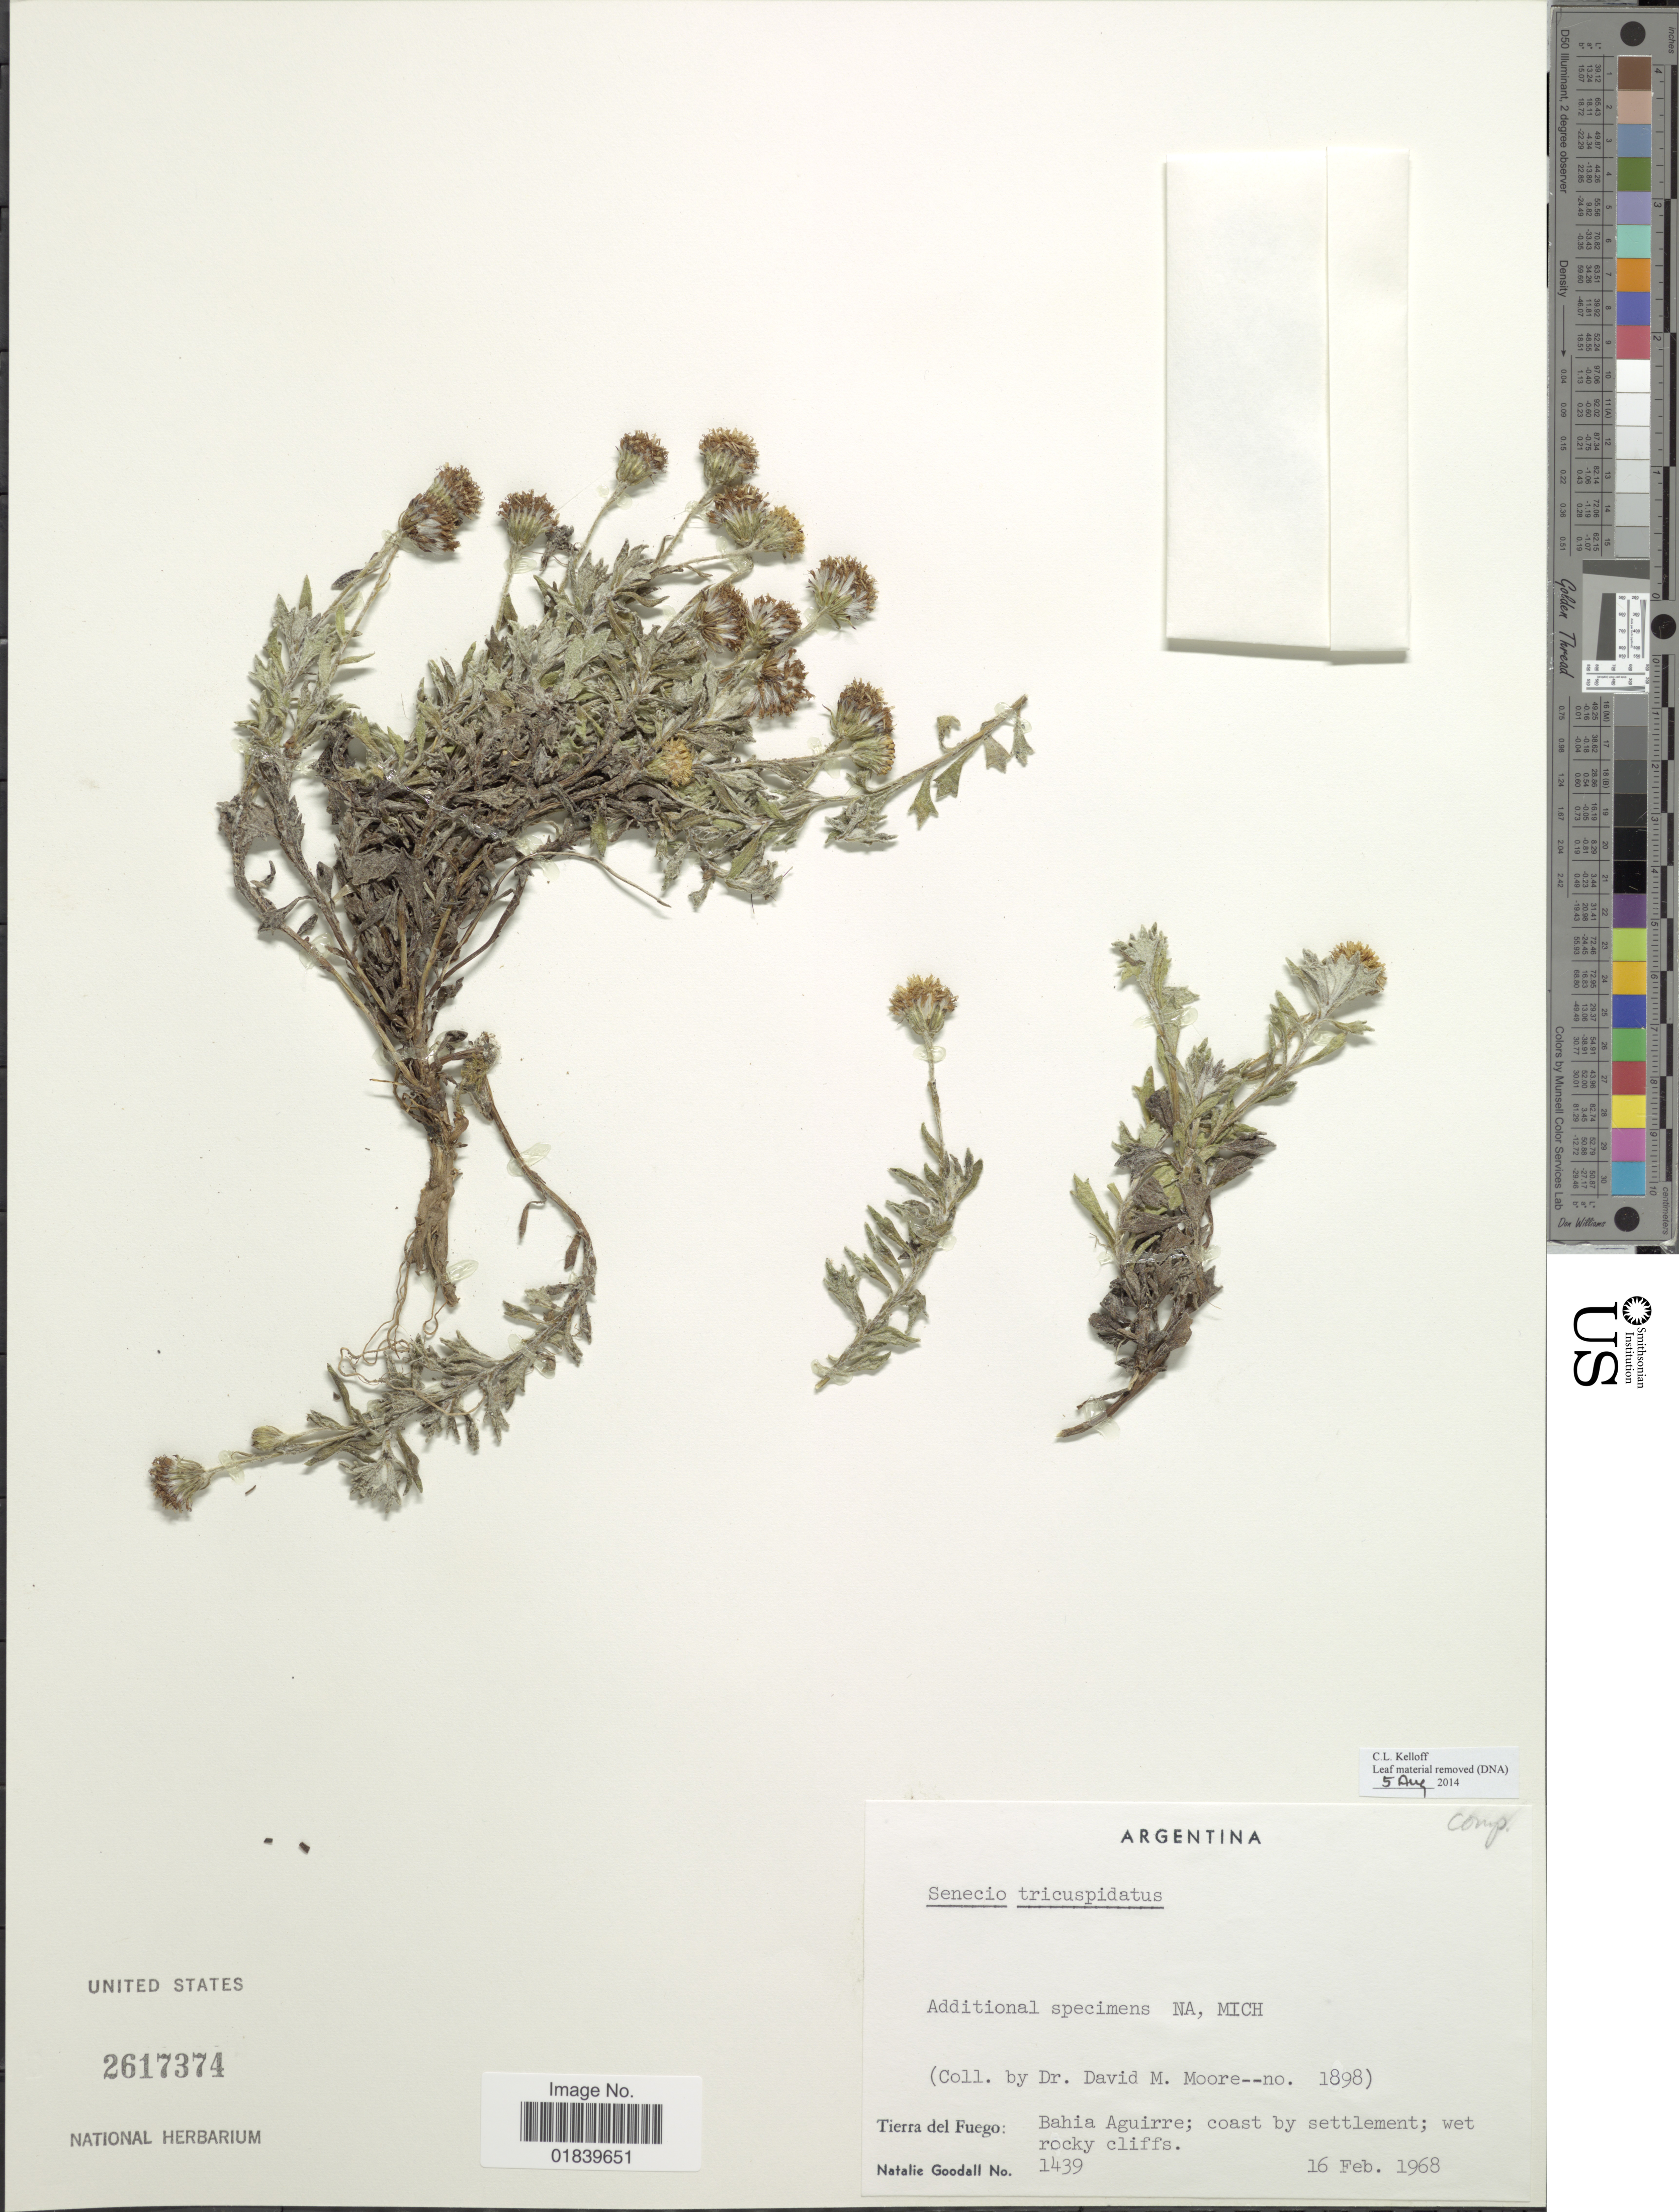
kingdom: Plantae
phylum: Tracheophyta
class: Magnoliopsida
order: Asterales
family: Asteraceae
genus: Senecio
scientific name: Senecio tricuspidatus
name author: Hook. & Arn.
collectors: D. Moore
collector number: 1898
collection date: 1968-02-16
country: Argentina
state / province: Tierra del Fuego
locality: Tierra del Fuego, Bahia Aguirre.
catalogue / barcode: US 2617374